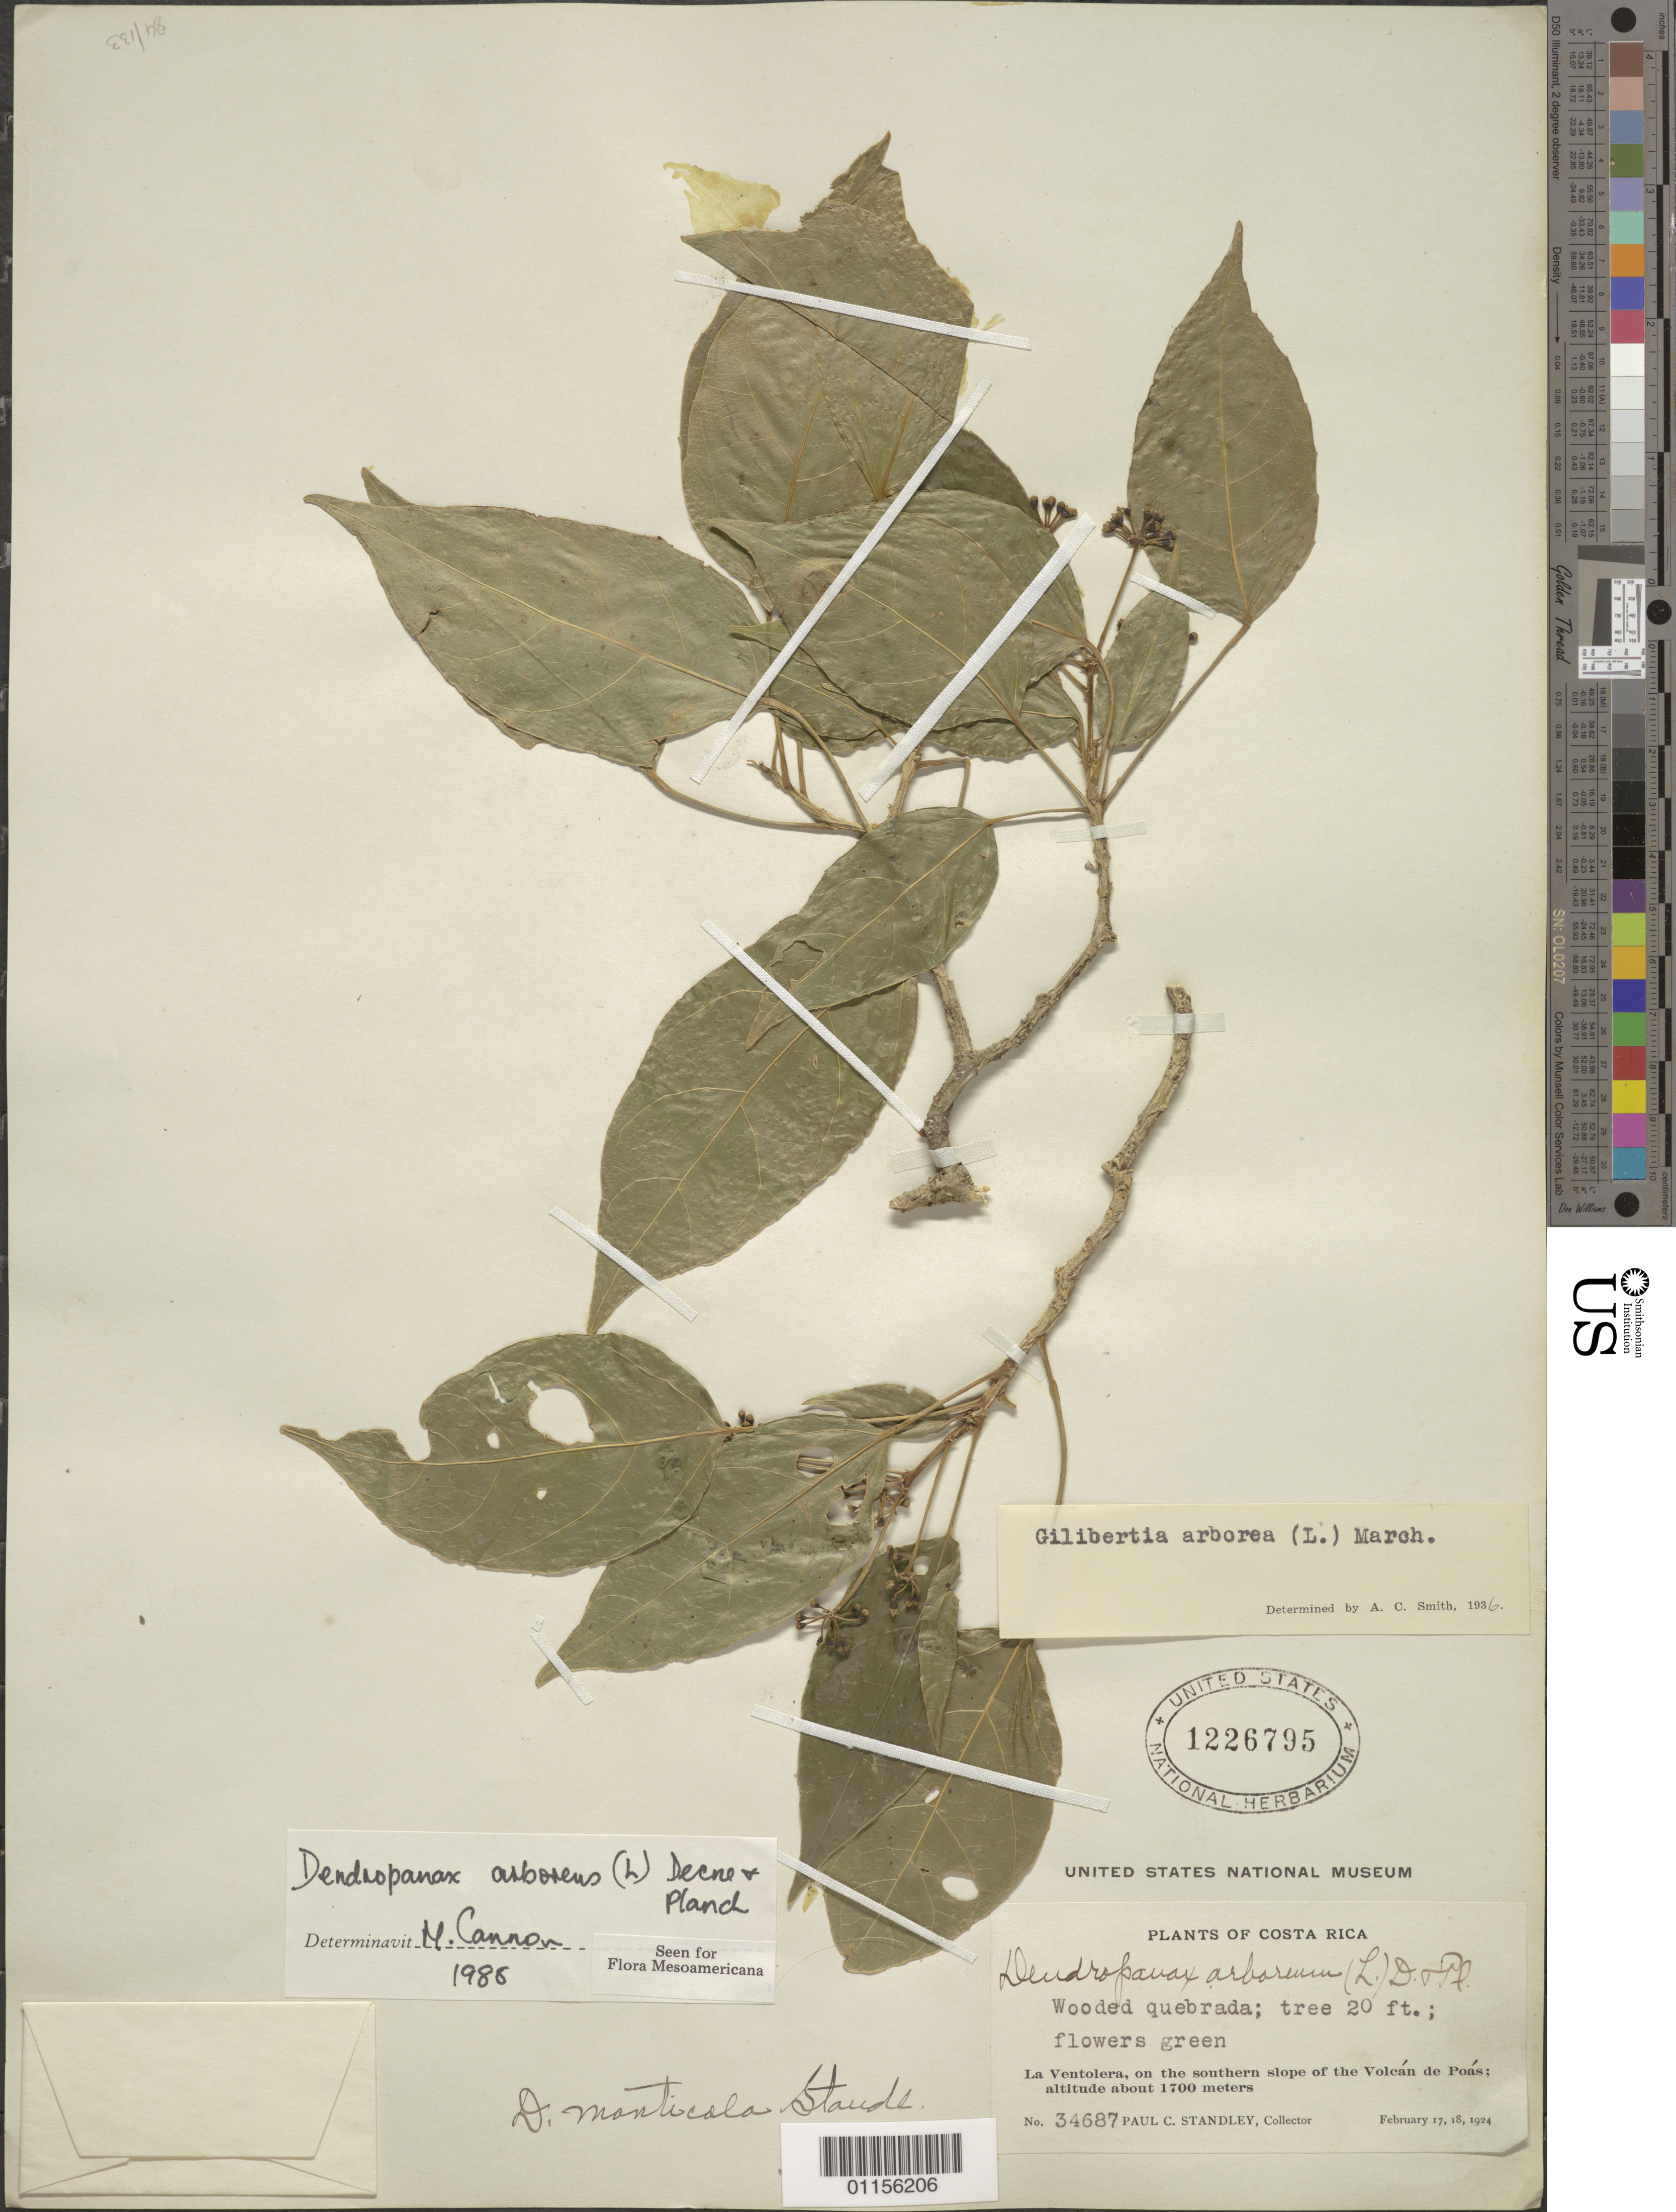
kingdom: Plantae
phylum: Tracheophyta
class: Magnoliopsida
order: Apiales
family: Araliaceae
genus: Dendropanax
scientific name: Dendropanax arboreus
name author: (L.) Decne. & Planch.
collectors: P. C. Standley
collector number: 34687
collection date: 1924-02-17/1924-02-18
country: Costa Rica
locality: La Ventolera, on the S slope of the Volcan de Poas.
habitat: Wooded quebrada, tree.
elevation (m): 1700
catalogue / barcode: US 1226795